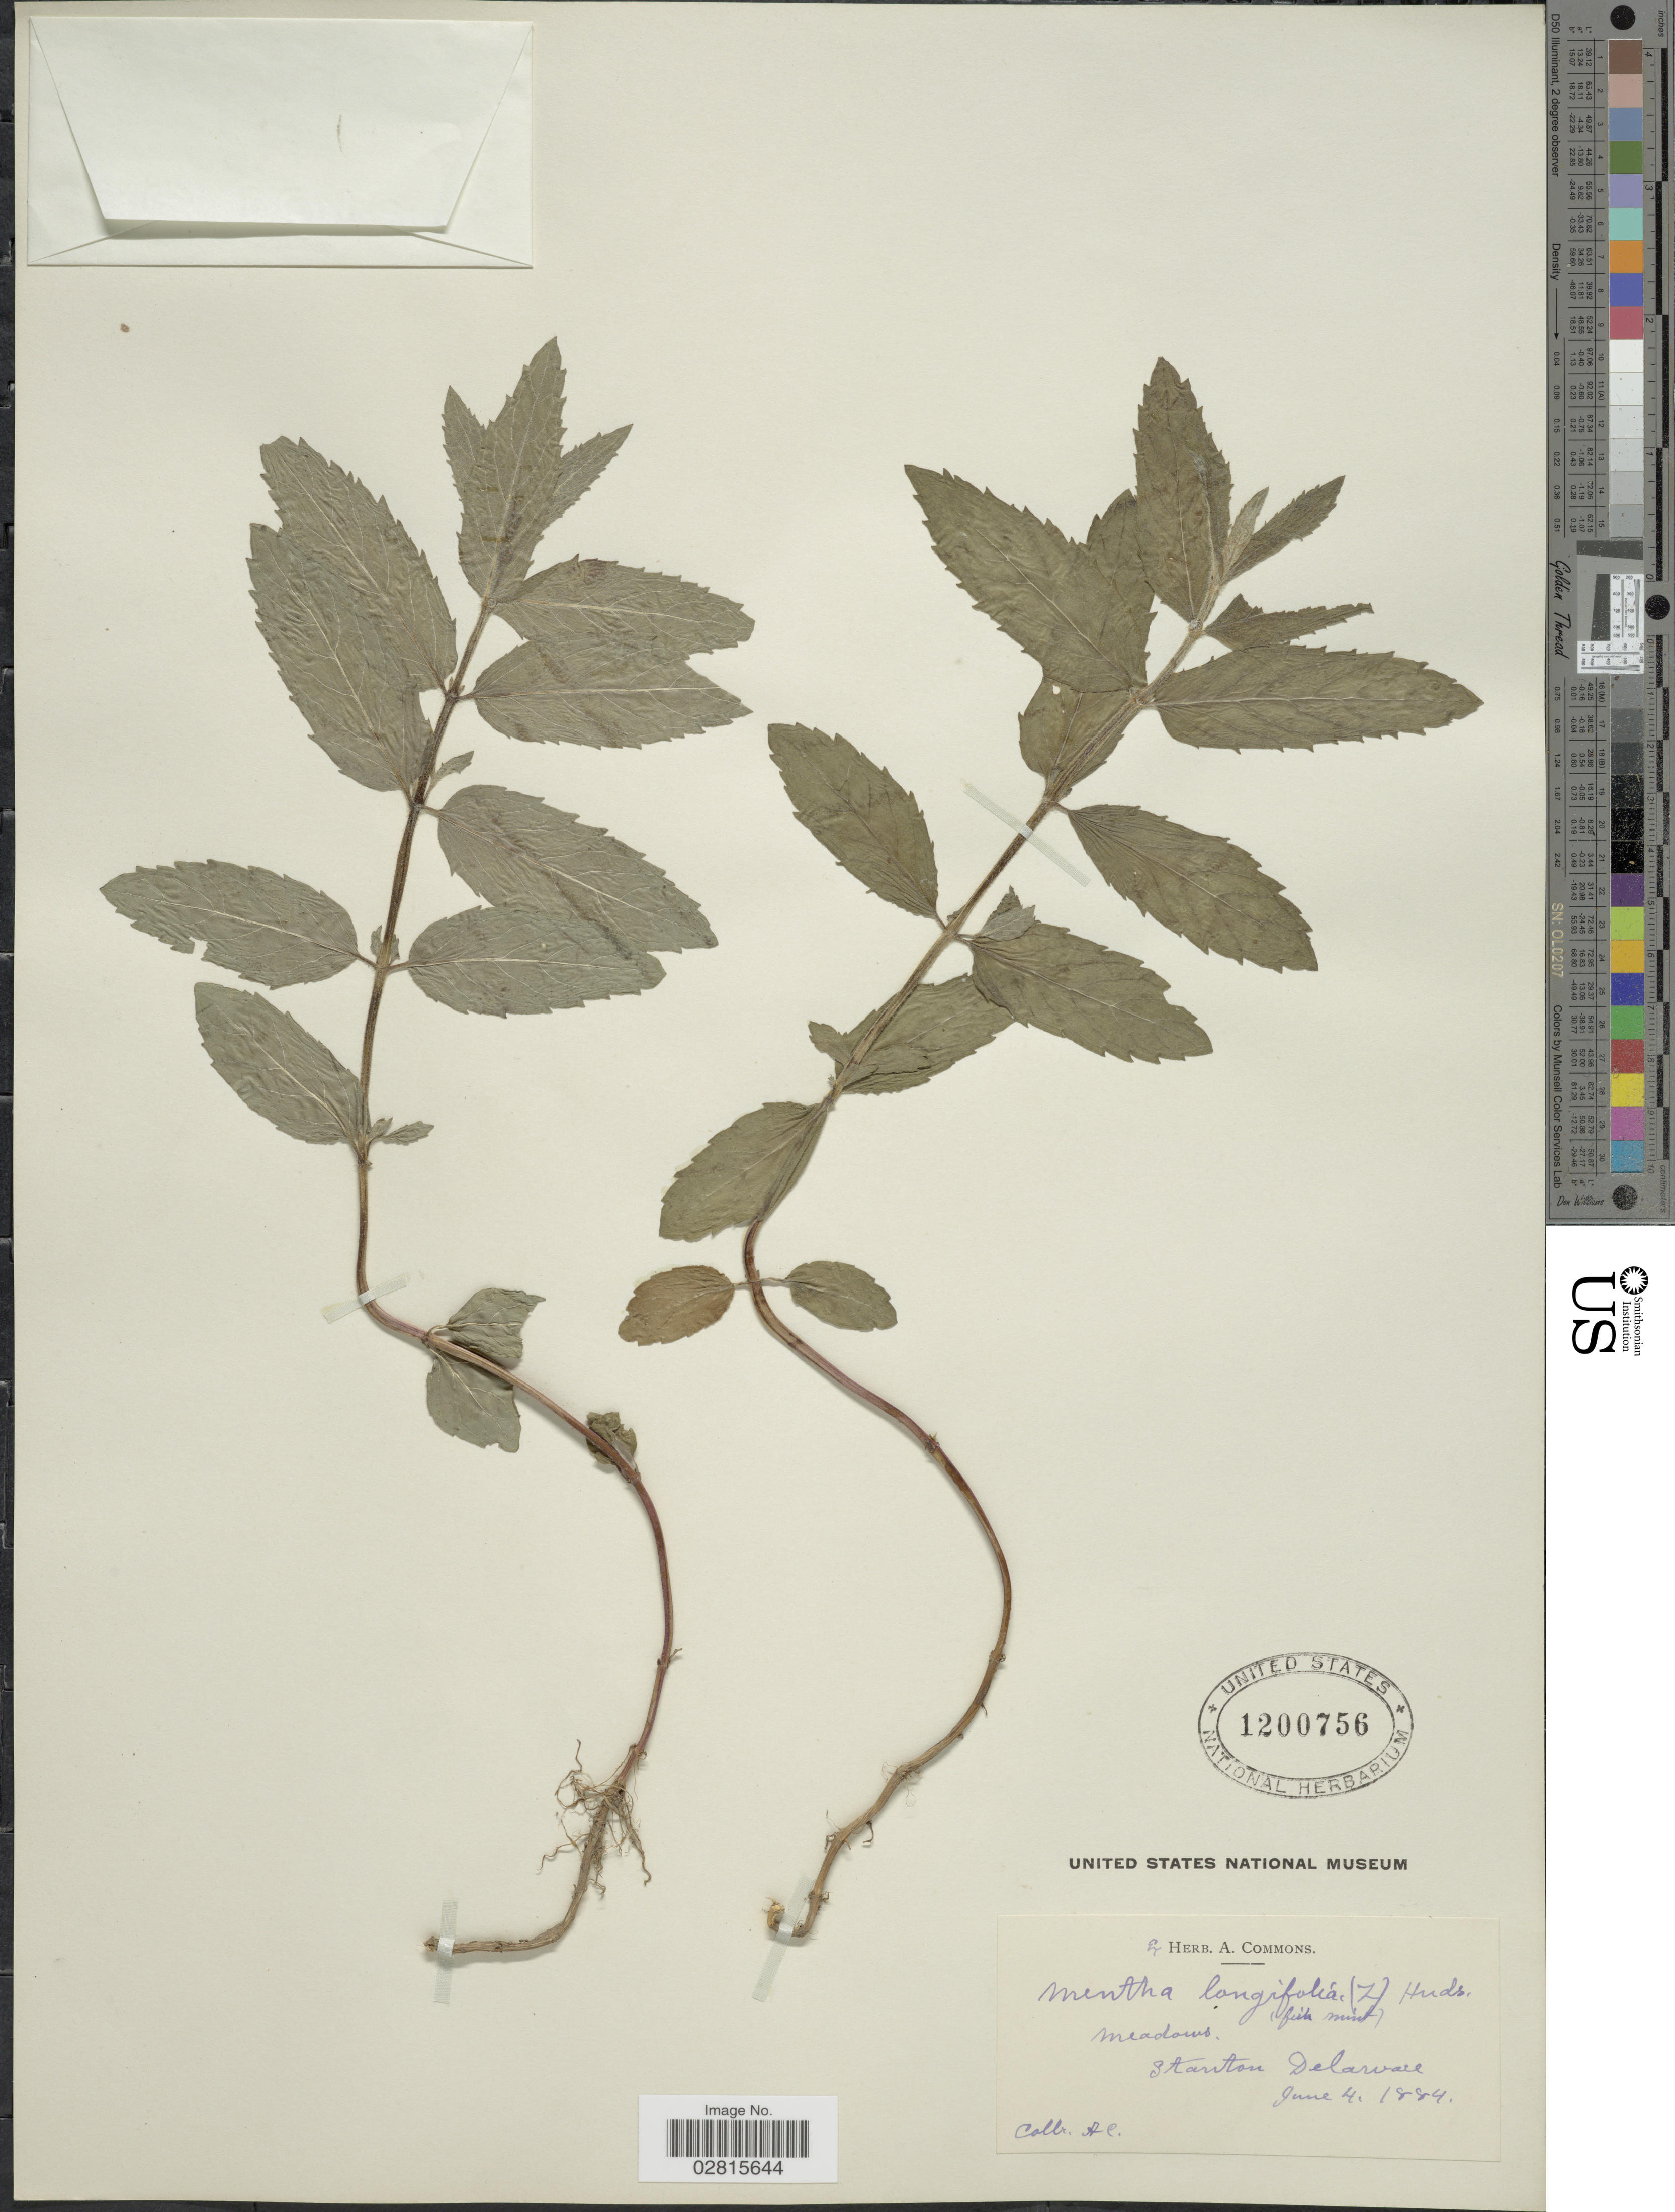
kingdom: Plantae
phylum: Tracheophyta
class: Magnoliopsida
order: Lamiales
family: Lamiaceae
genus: Mentha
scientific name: Mentha longifolia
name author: (L.) L.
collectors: A. Commons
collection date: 1884-06-04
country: United States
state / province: Delaware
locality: Stanton.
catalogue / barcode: US 1200756